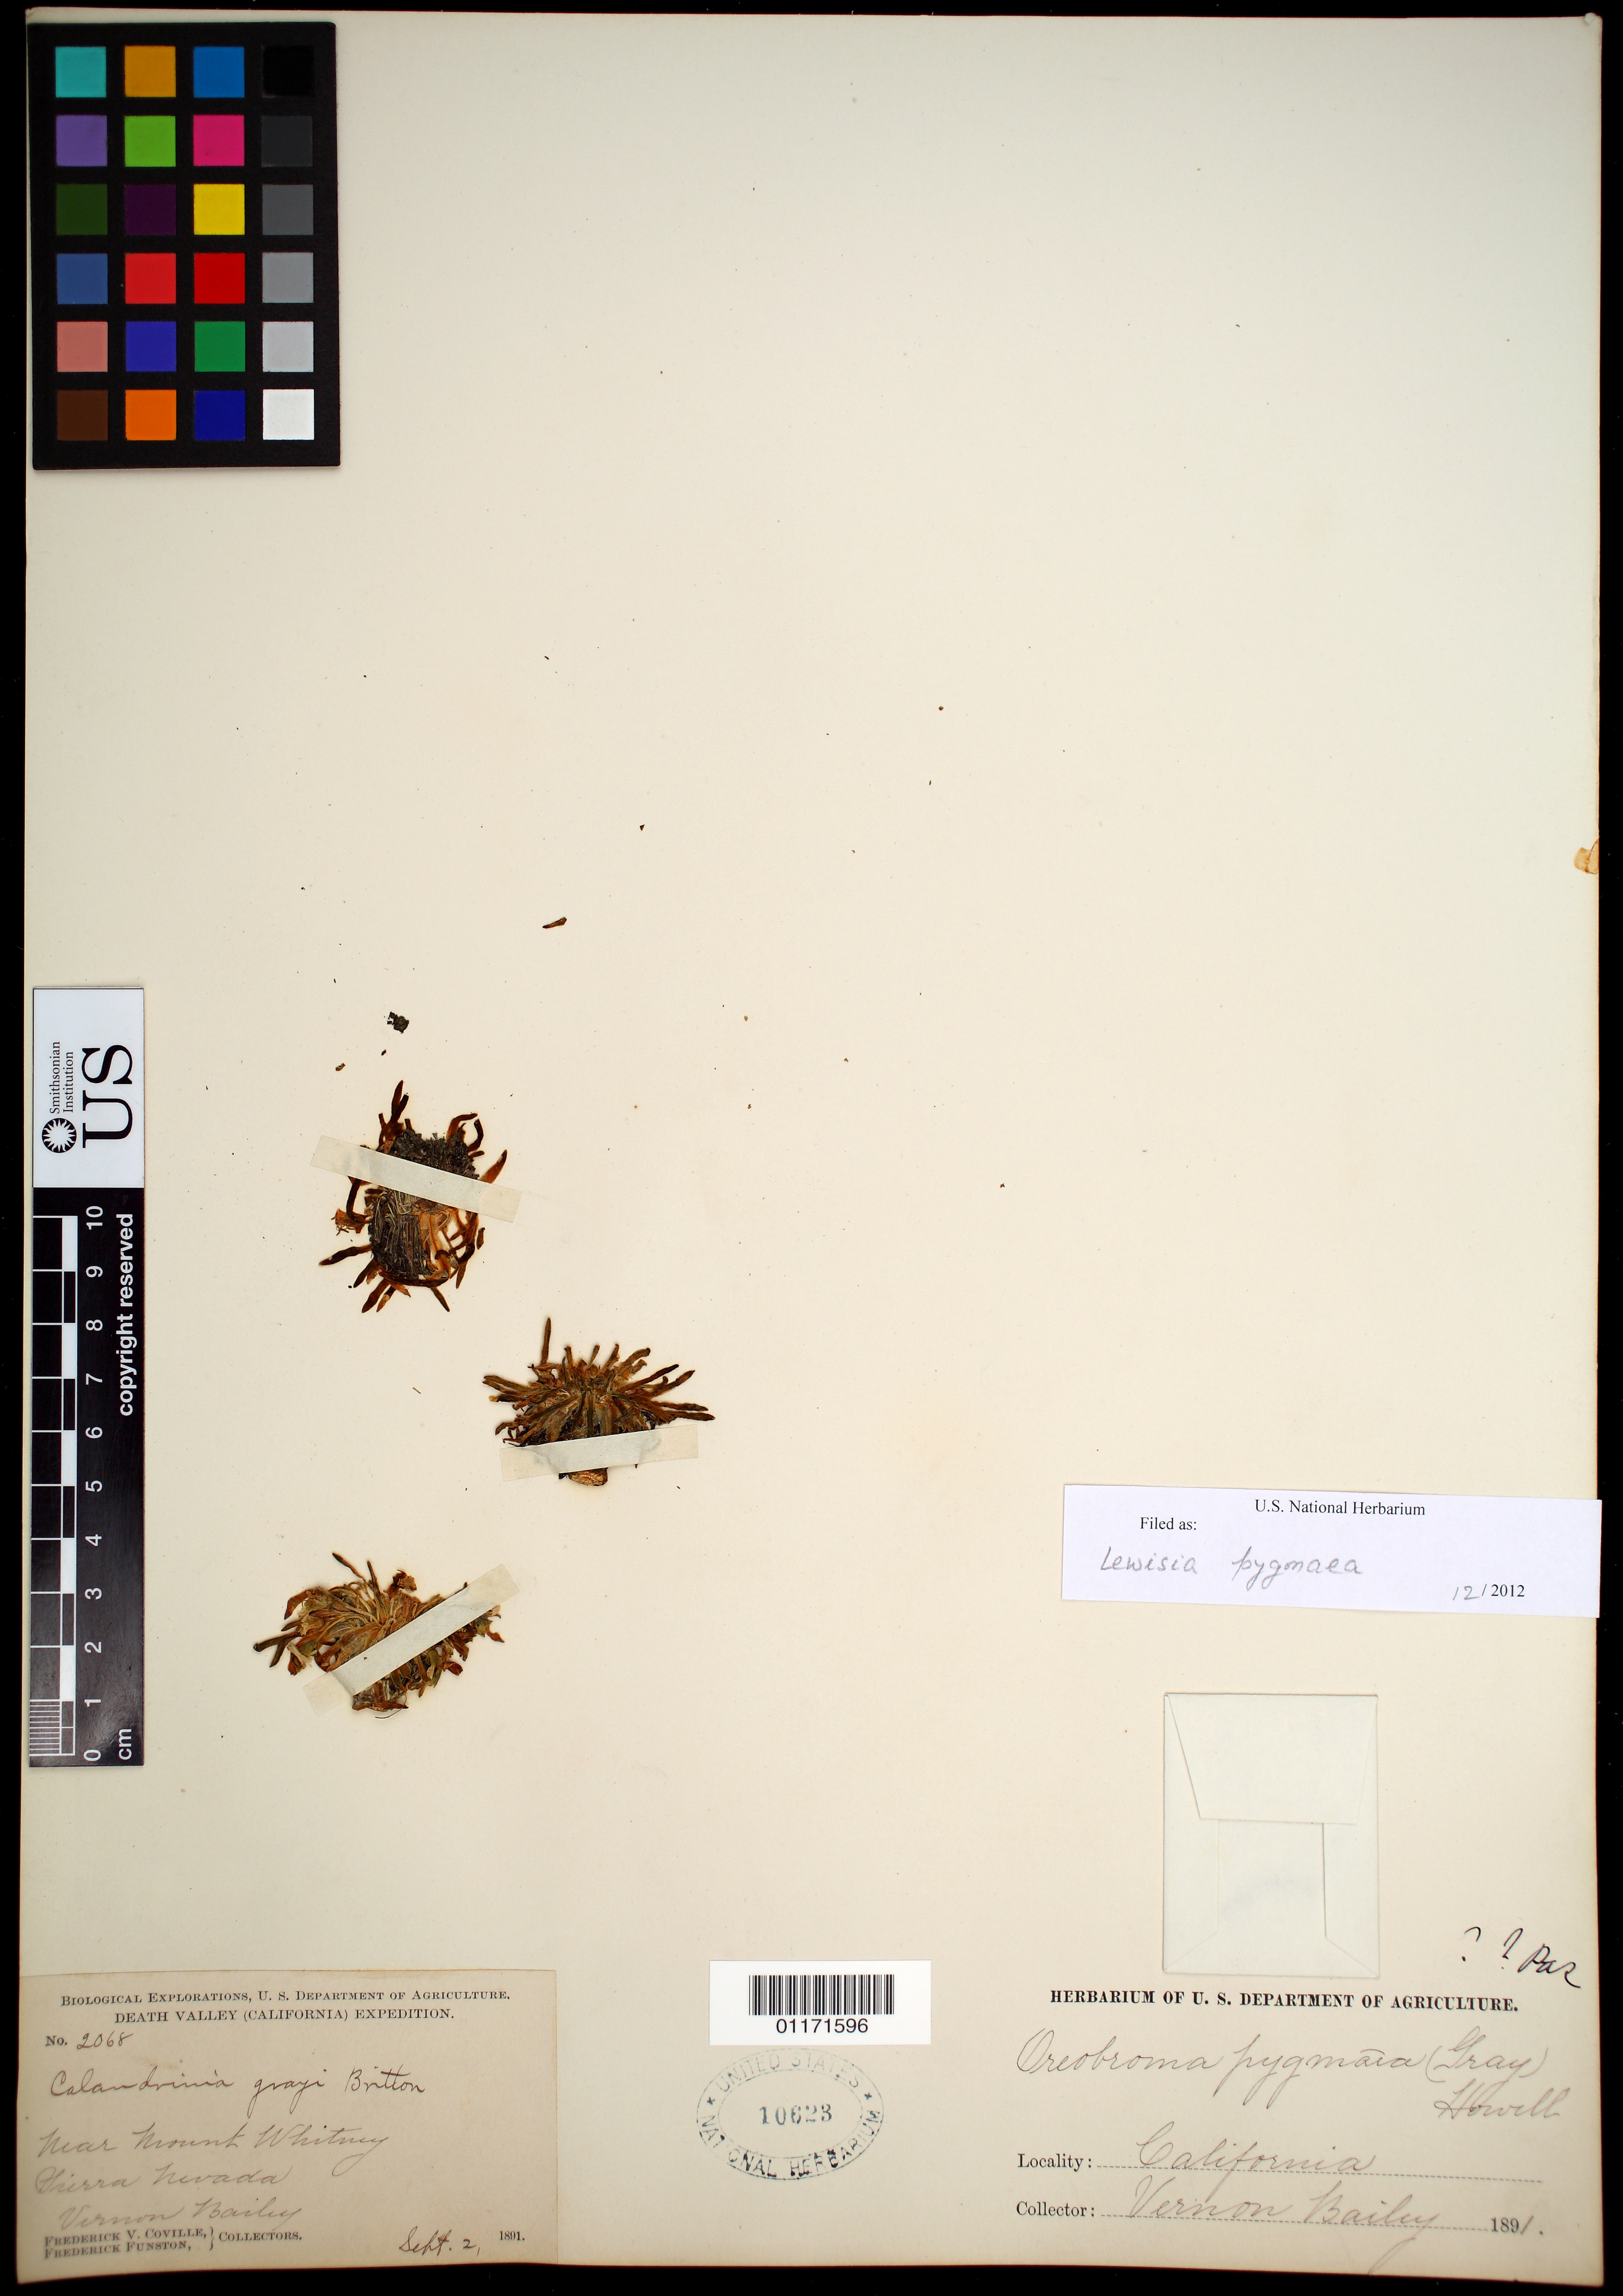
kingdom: Plantae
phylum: Tracheophyta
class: Magnoliopsida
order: Caryophyllales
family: Montiaceae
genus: Lewisia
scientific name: Lewisia pygmaea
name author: (A. Gray) B.L. Rob.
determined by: Strong, Mark T., (BOT), Smithsonian Institution - National Museum of Natural History (UNITED STATES)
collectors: V. O. Bailey, F. V. Coville & F. Funston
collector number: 2068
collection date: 1891-09-02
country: United States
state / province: California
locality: Near Mount Whitney, Sierra Nevada.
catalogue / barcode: US 10623